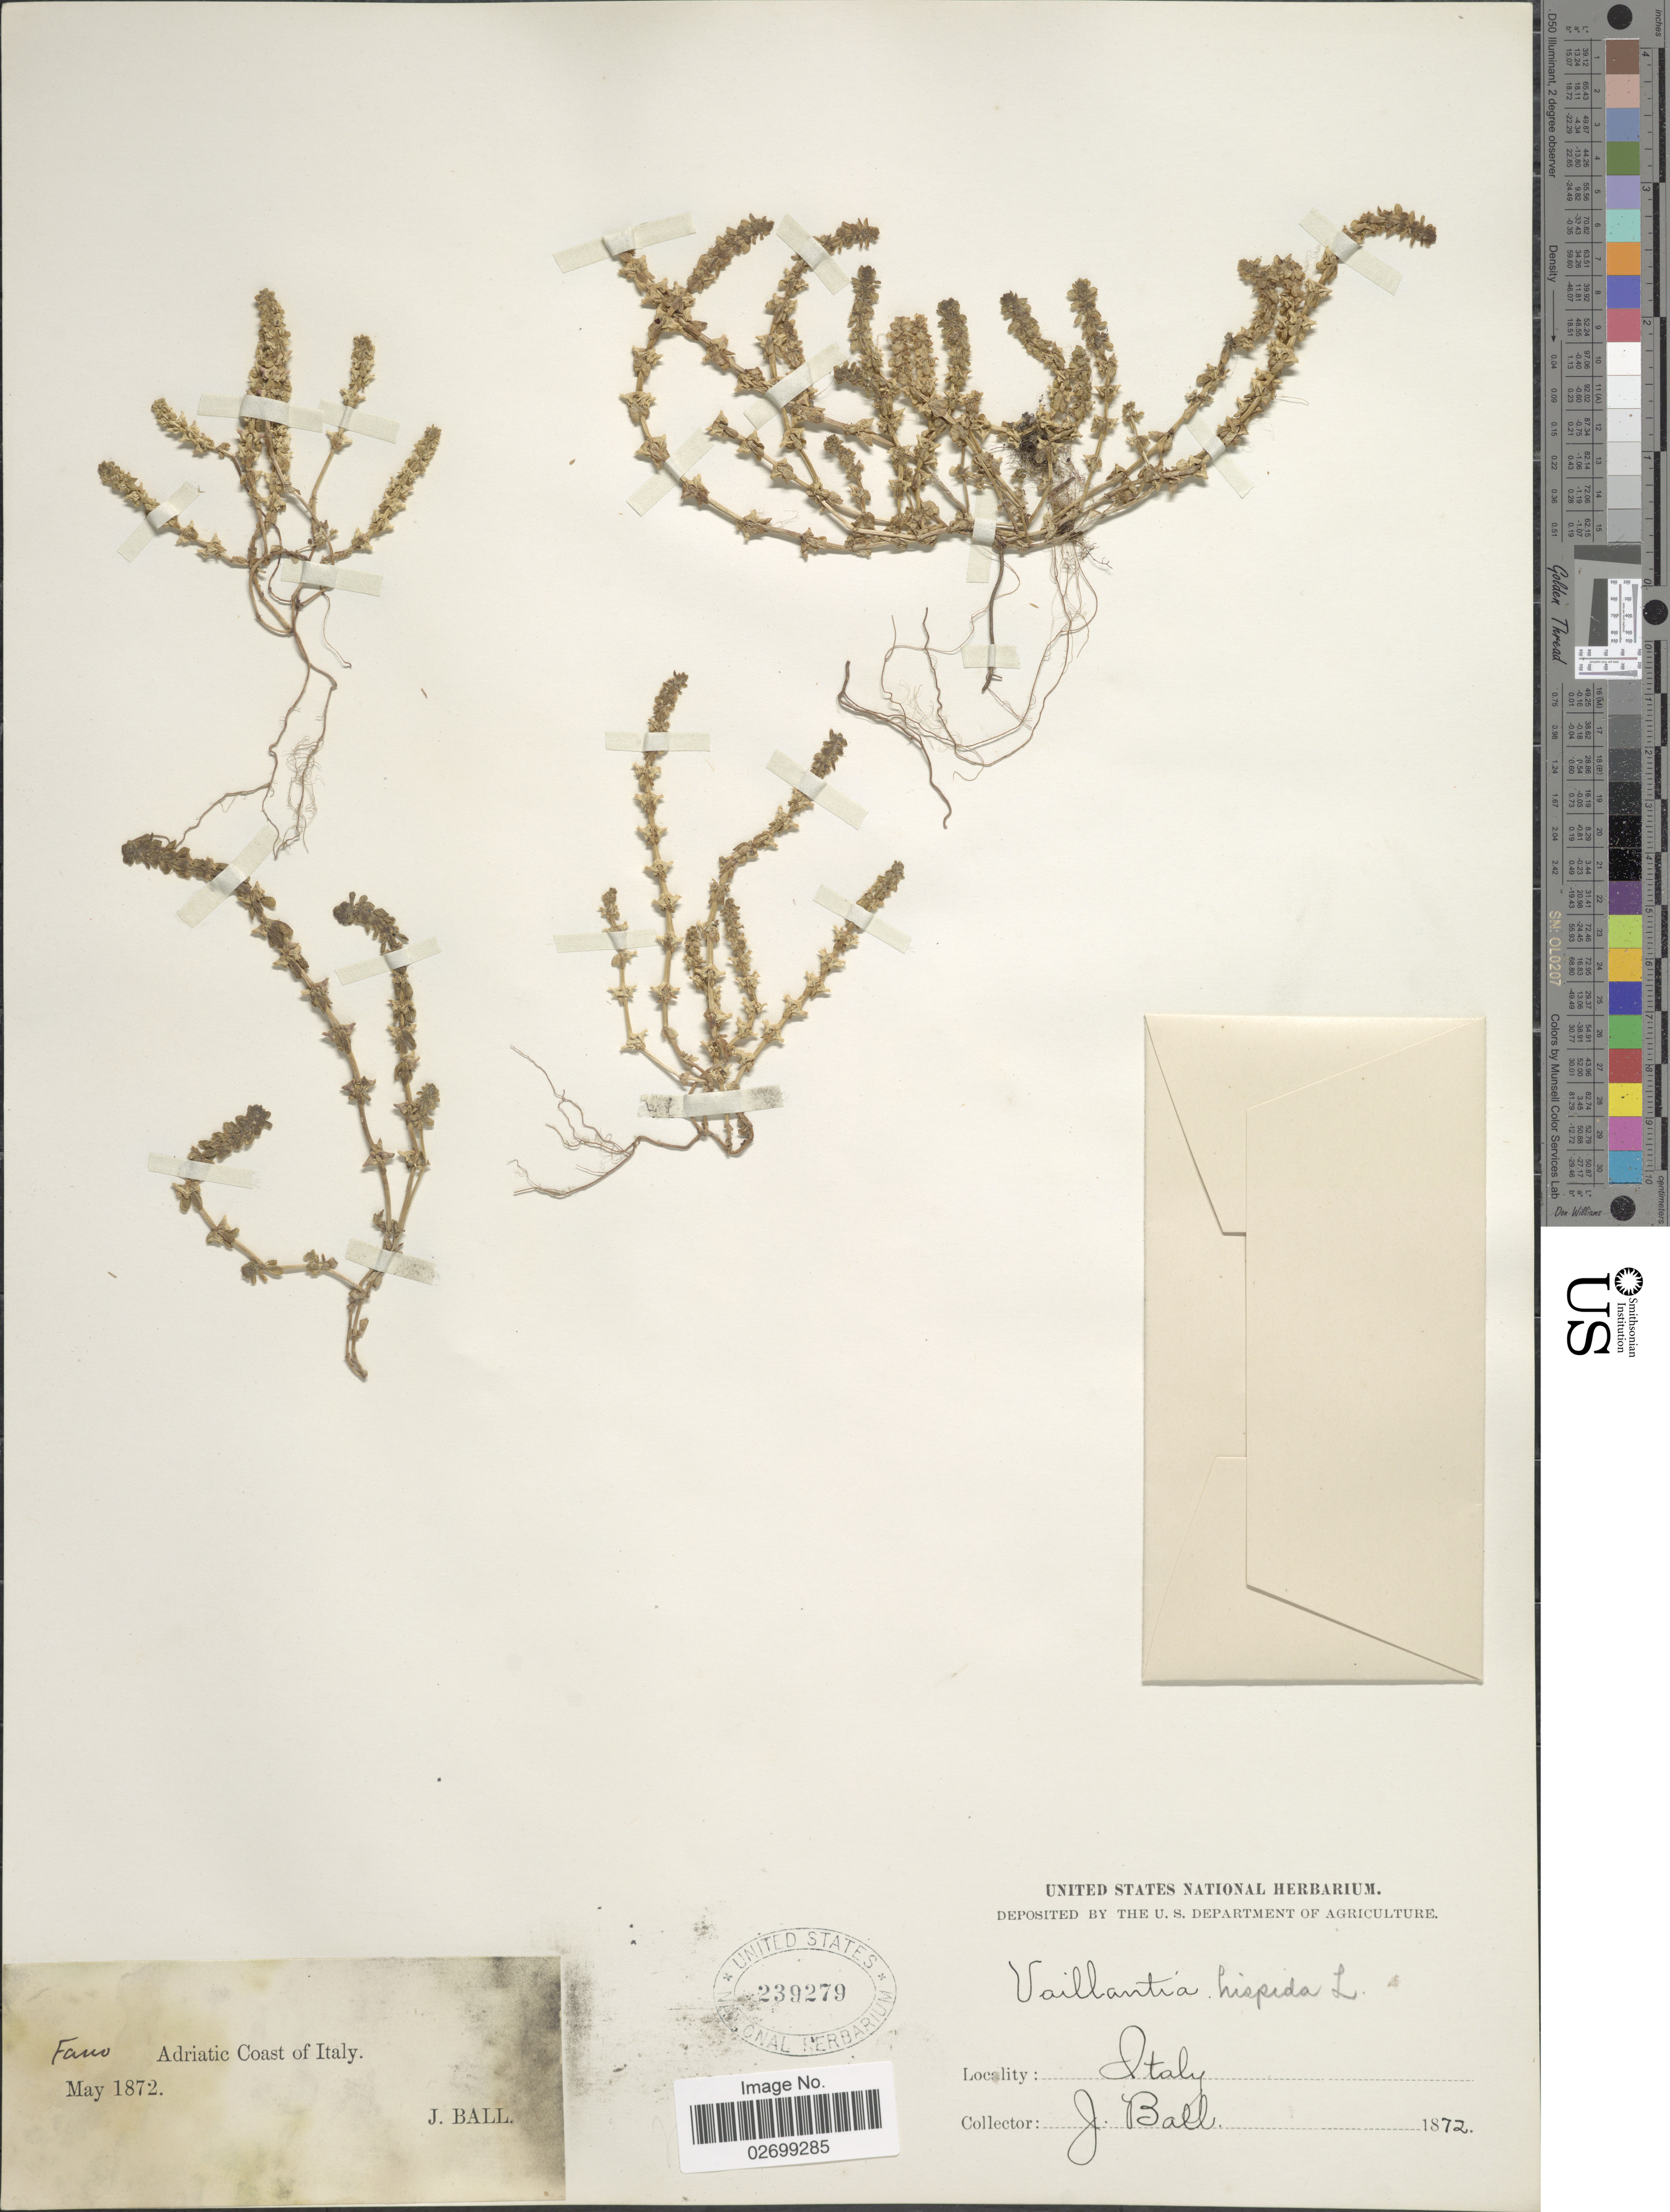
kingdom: Plantae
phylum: Tracheophyta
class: Magnoliopsida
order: Gentianales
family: Rubiaceae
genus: Valantia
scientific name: Valantia hispida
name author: L.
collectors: J. Ball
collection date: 1872-05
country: Italy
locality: Fano, Adriatic Coast of Italy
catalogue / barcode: US 239279